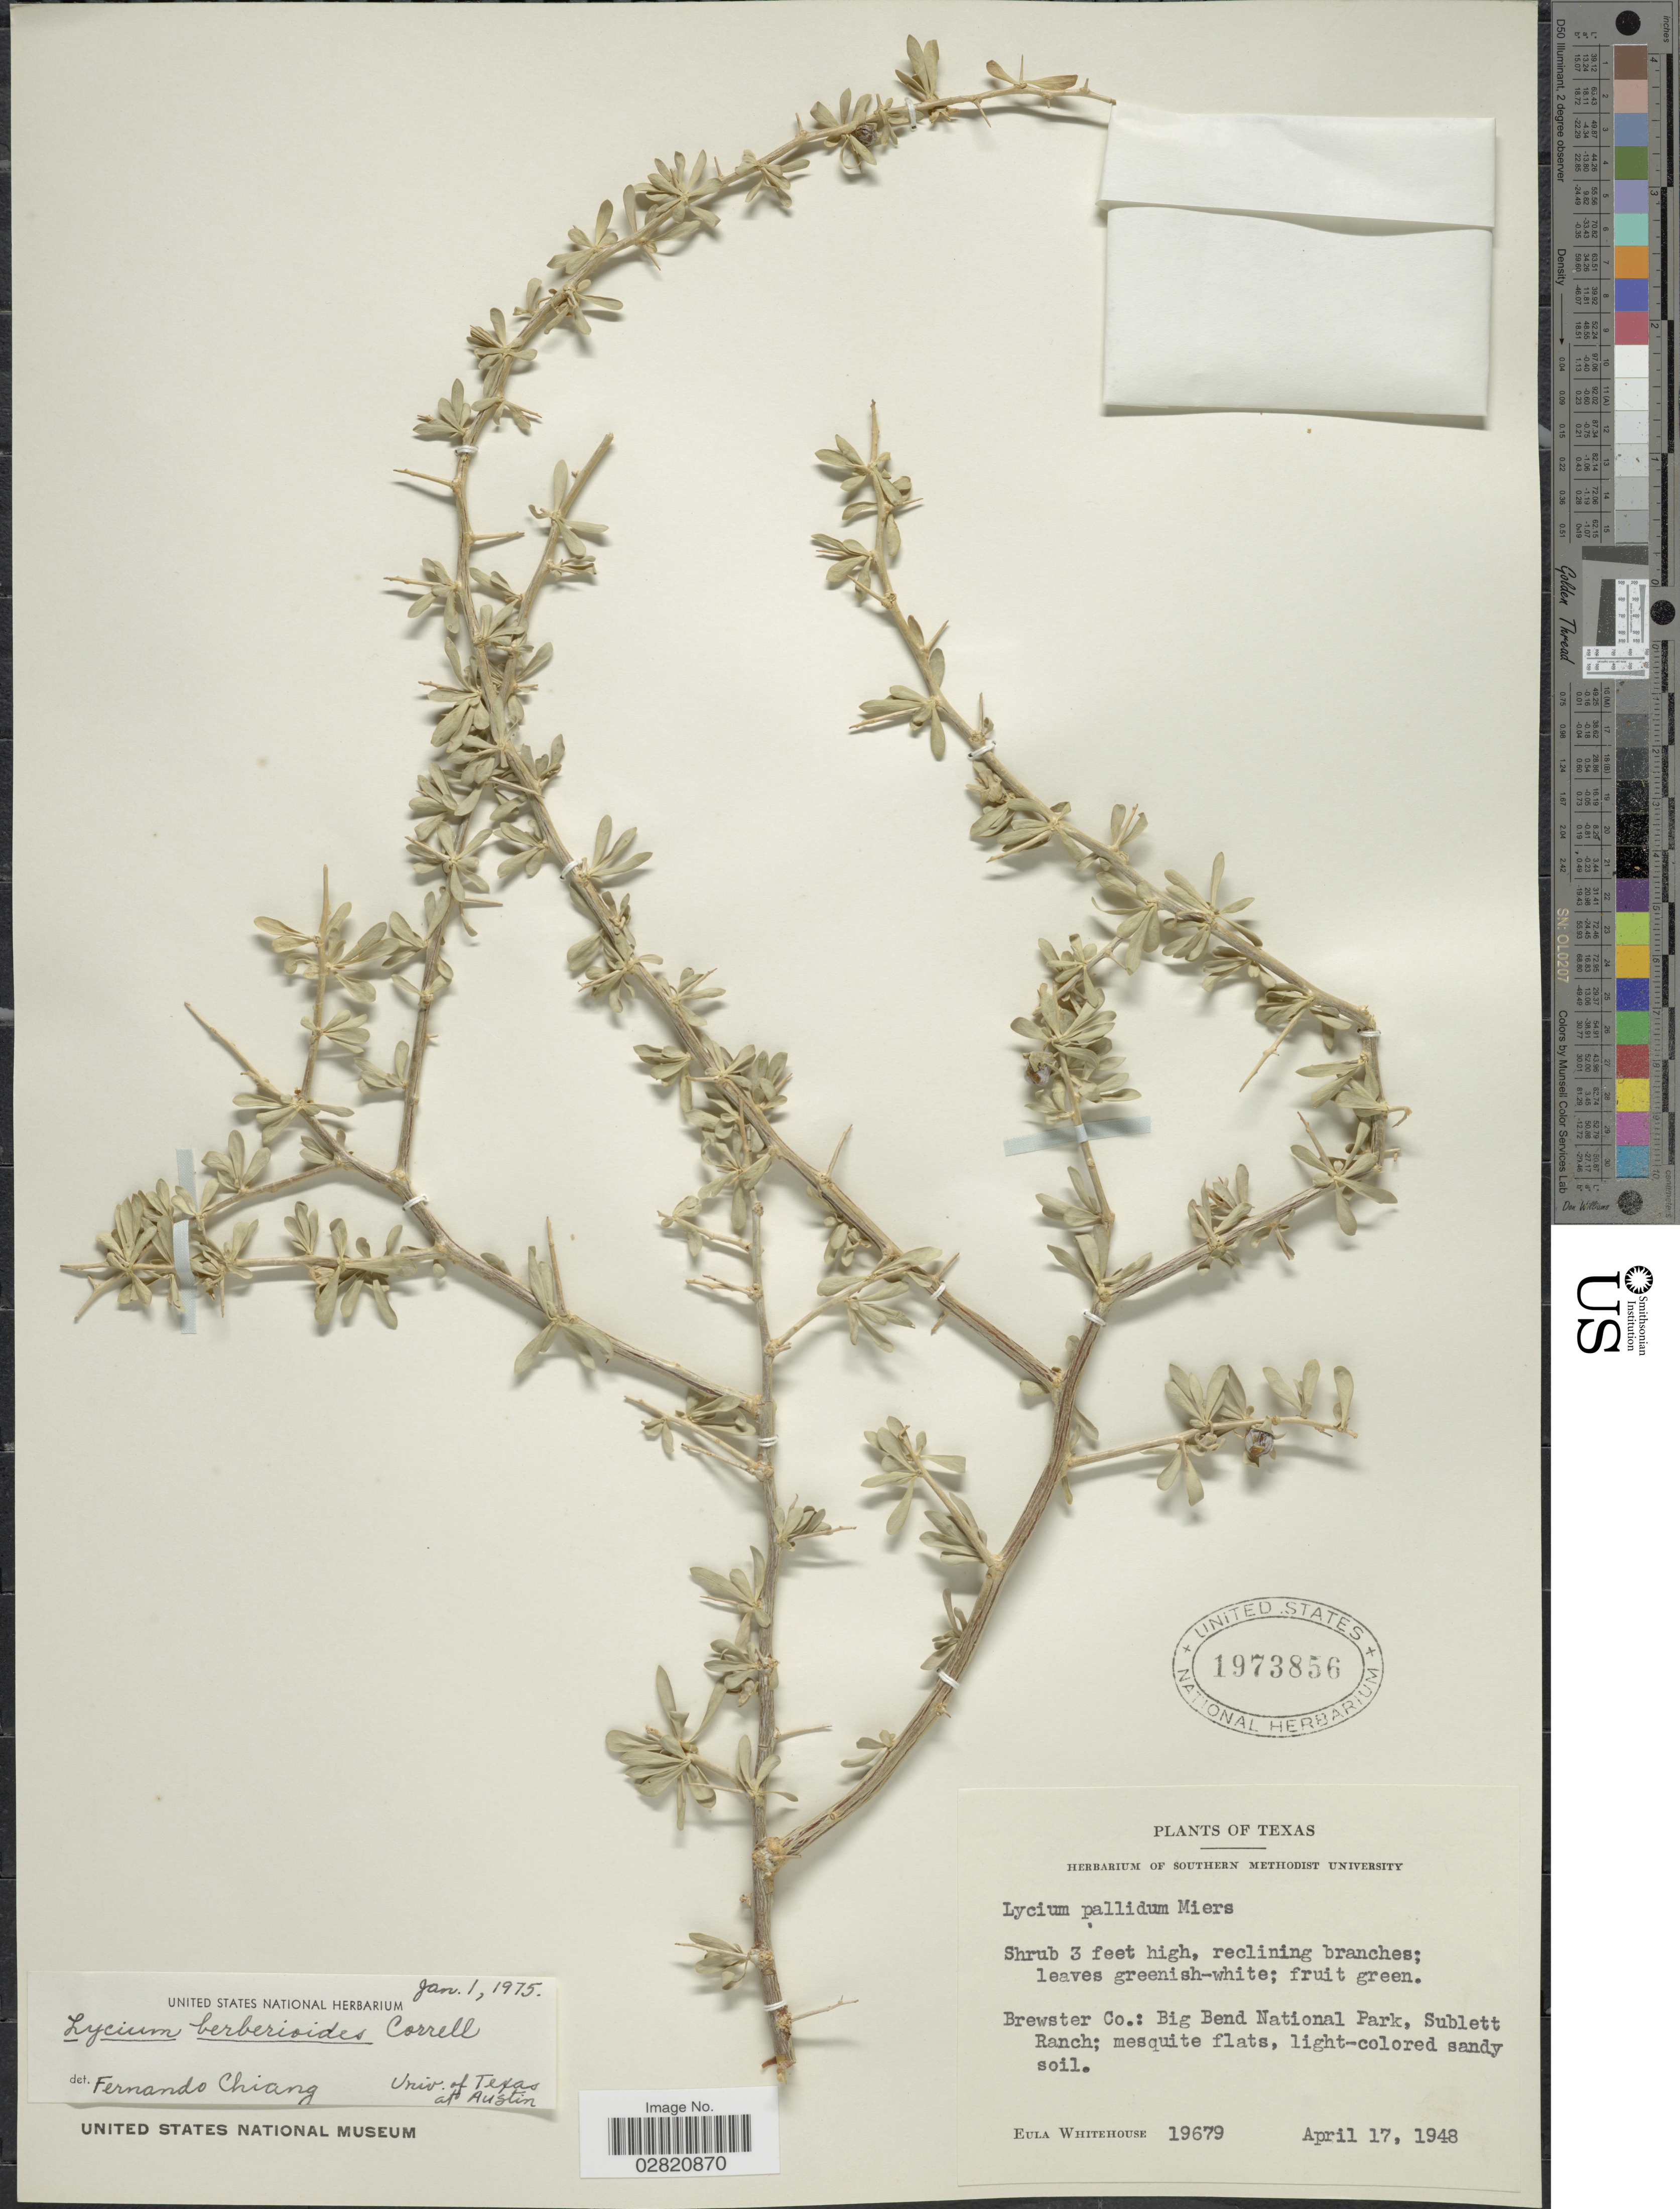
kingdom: Plantae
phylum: Tracheophyta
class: Magnoliopsida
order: Solanales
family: Solanaceae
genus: Lycium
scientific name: Lycium berberioides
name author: Correll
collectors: E. Whitehouse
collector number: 19679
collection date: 1948-04-17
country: United States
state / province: Texas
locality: Brewster Co.: Big Bend National Park, Sublett Ranch.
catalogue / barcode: US 1973856